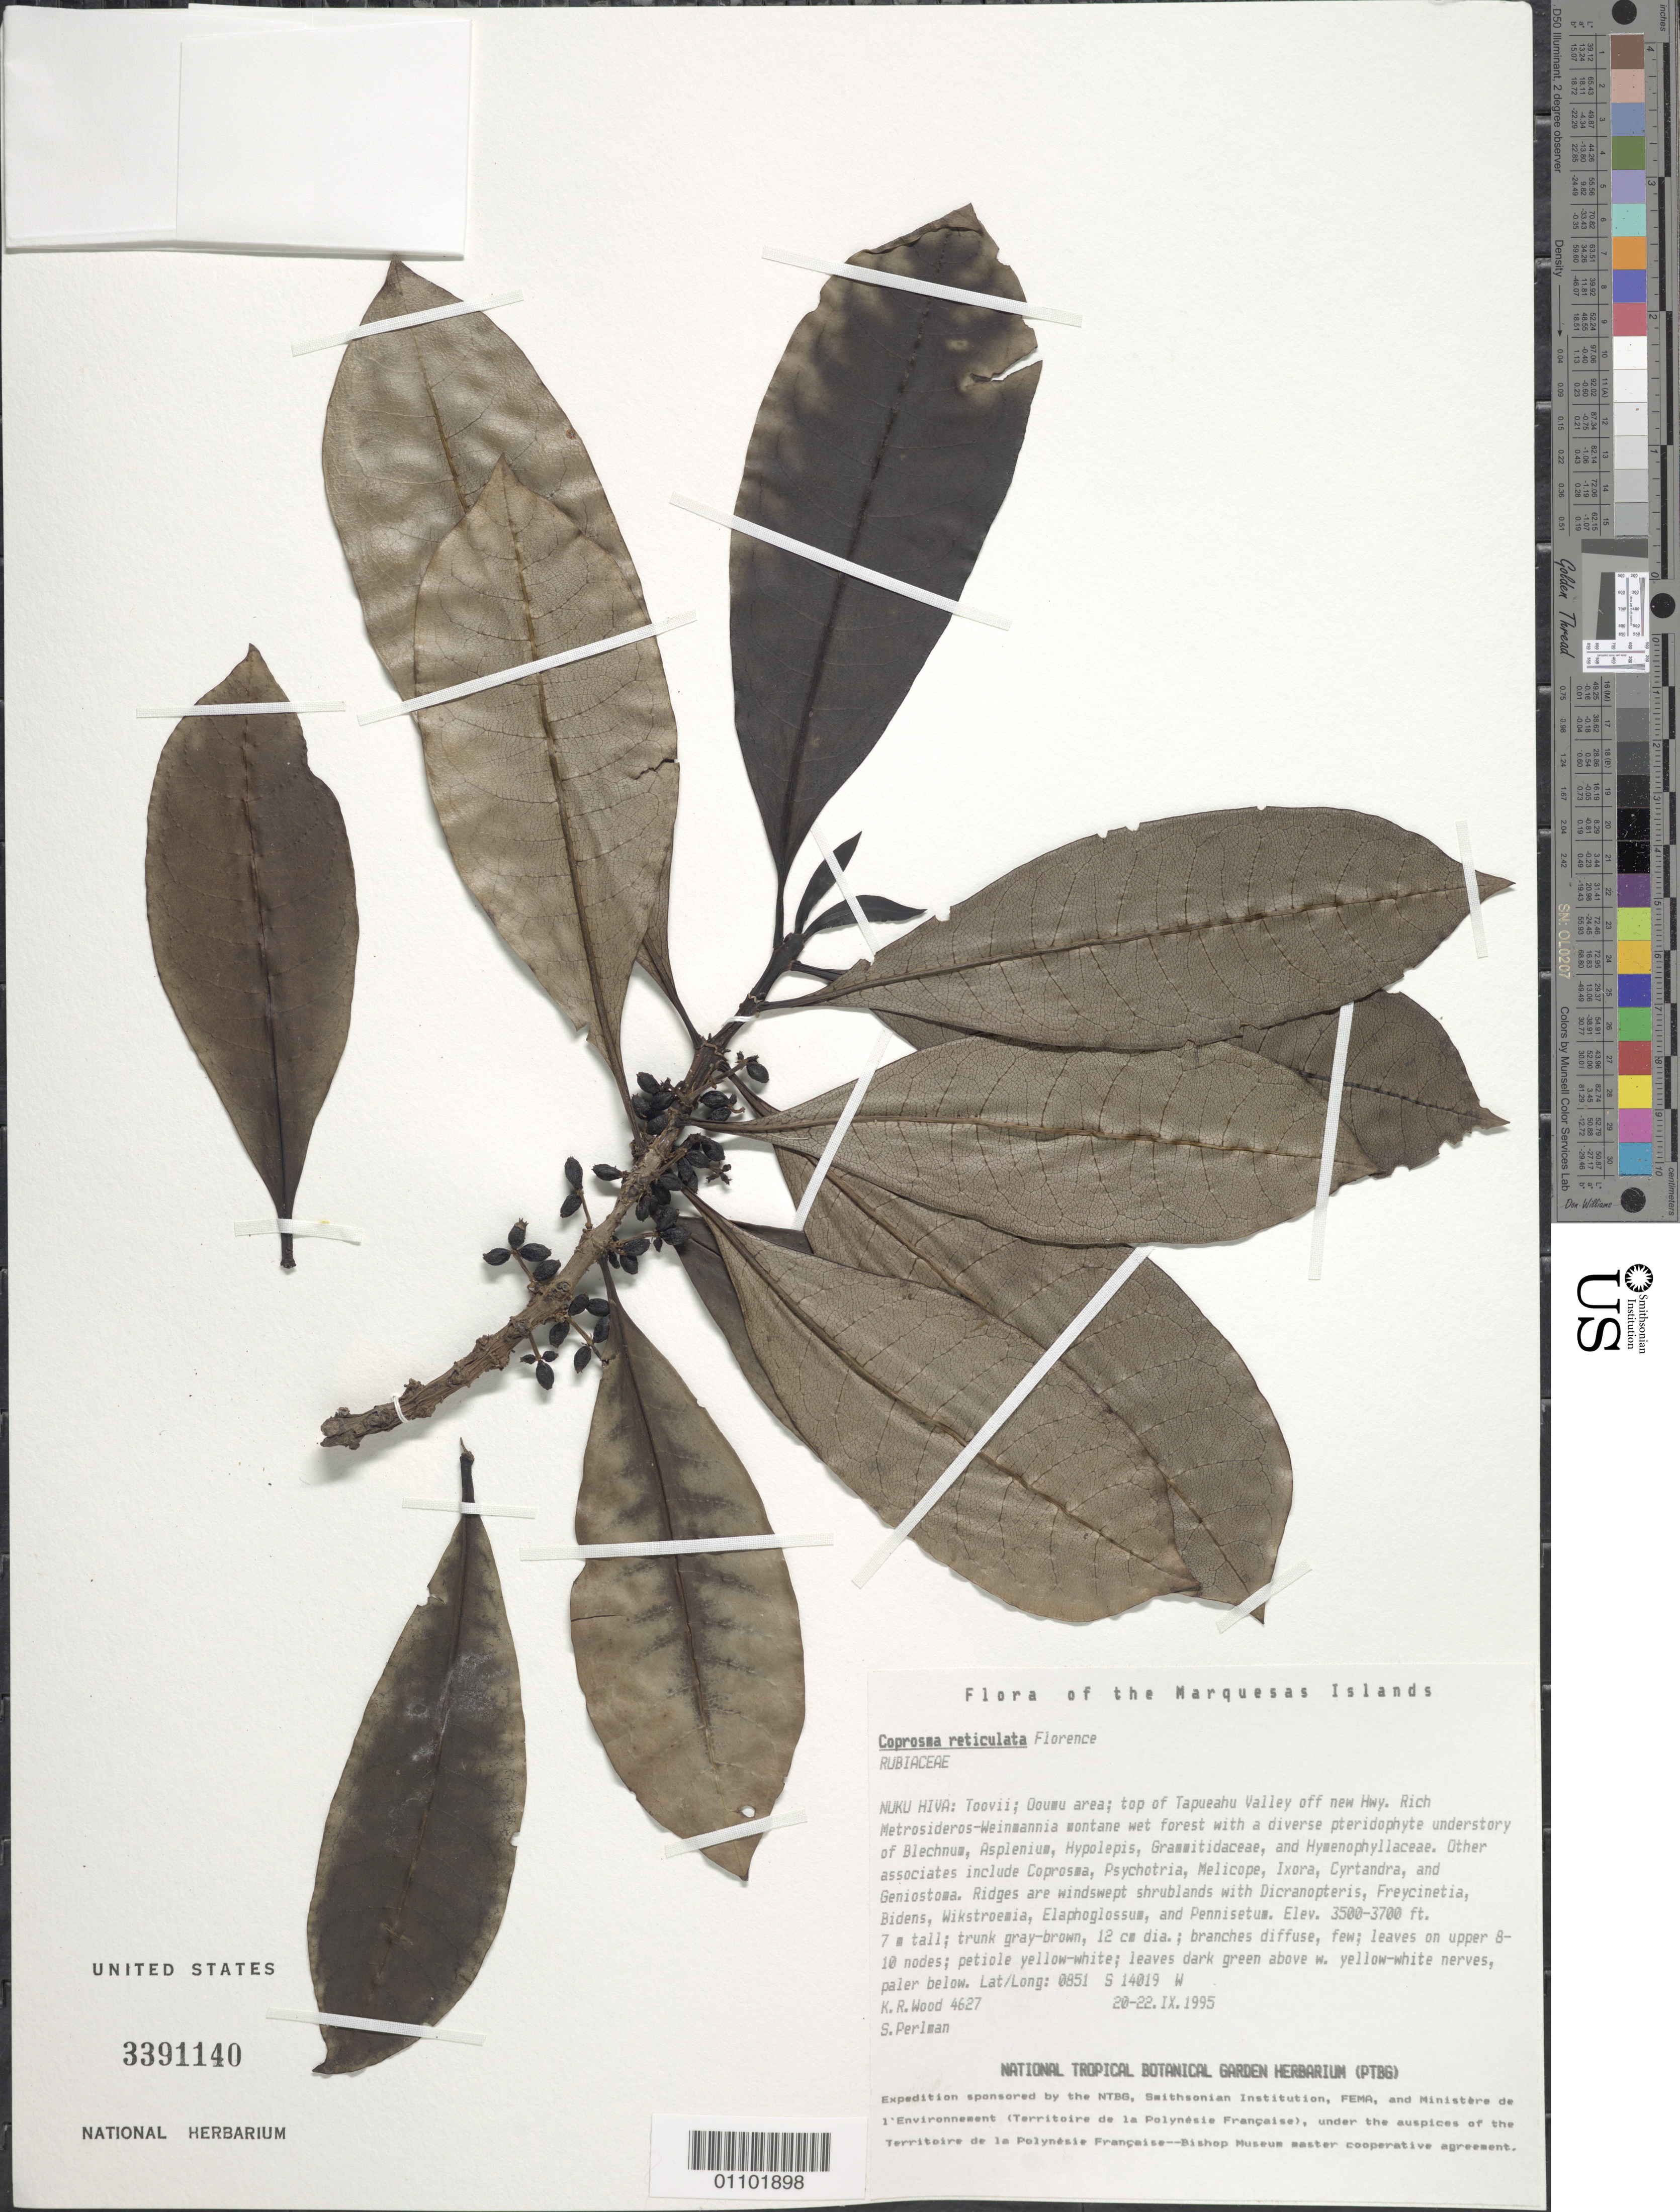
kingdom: Plantae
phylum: Tracheophyta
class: Magnoliopsida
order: Gentianales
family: Rubiaceae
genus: Coprosma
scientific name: Coprosma reticulata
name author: J. Florence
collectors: K. R. Wood & S. P. Perlman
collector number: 4627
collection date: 1995-09-20/1995-09-22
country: French Polynesia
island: Nuku Hiva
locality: Toovii, Ooumu area, top of Tapueahu Valley off new hwy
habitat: rich Metrosideros-Weinmannia montane wet forests w/ diverse pteridophyte understory (Blechnum, Asplenium, Hypolepis, Grammitidaceae, Hymenophyllaceae)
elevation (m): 1067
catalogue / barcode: US 3391140